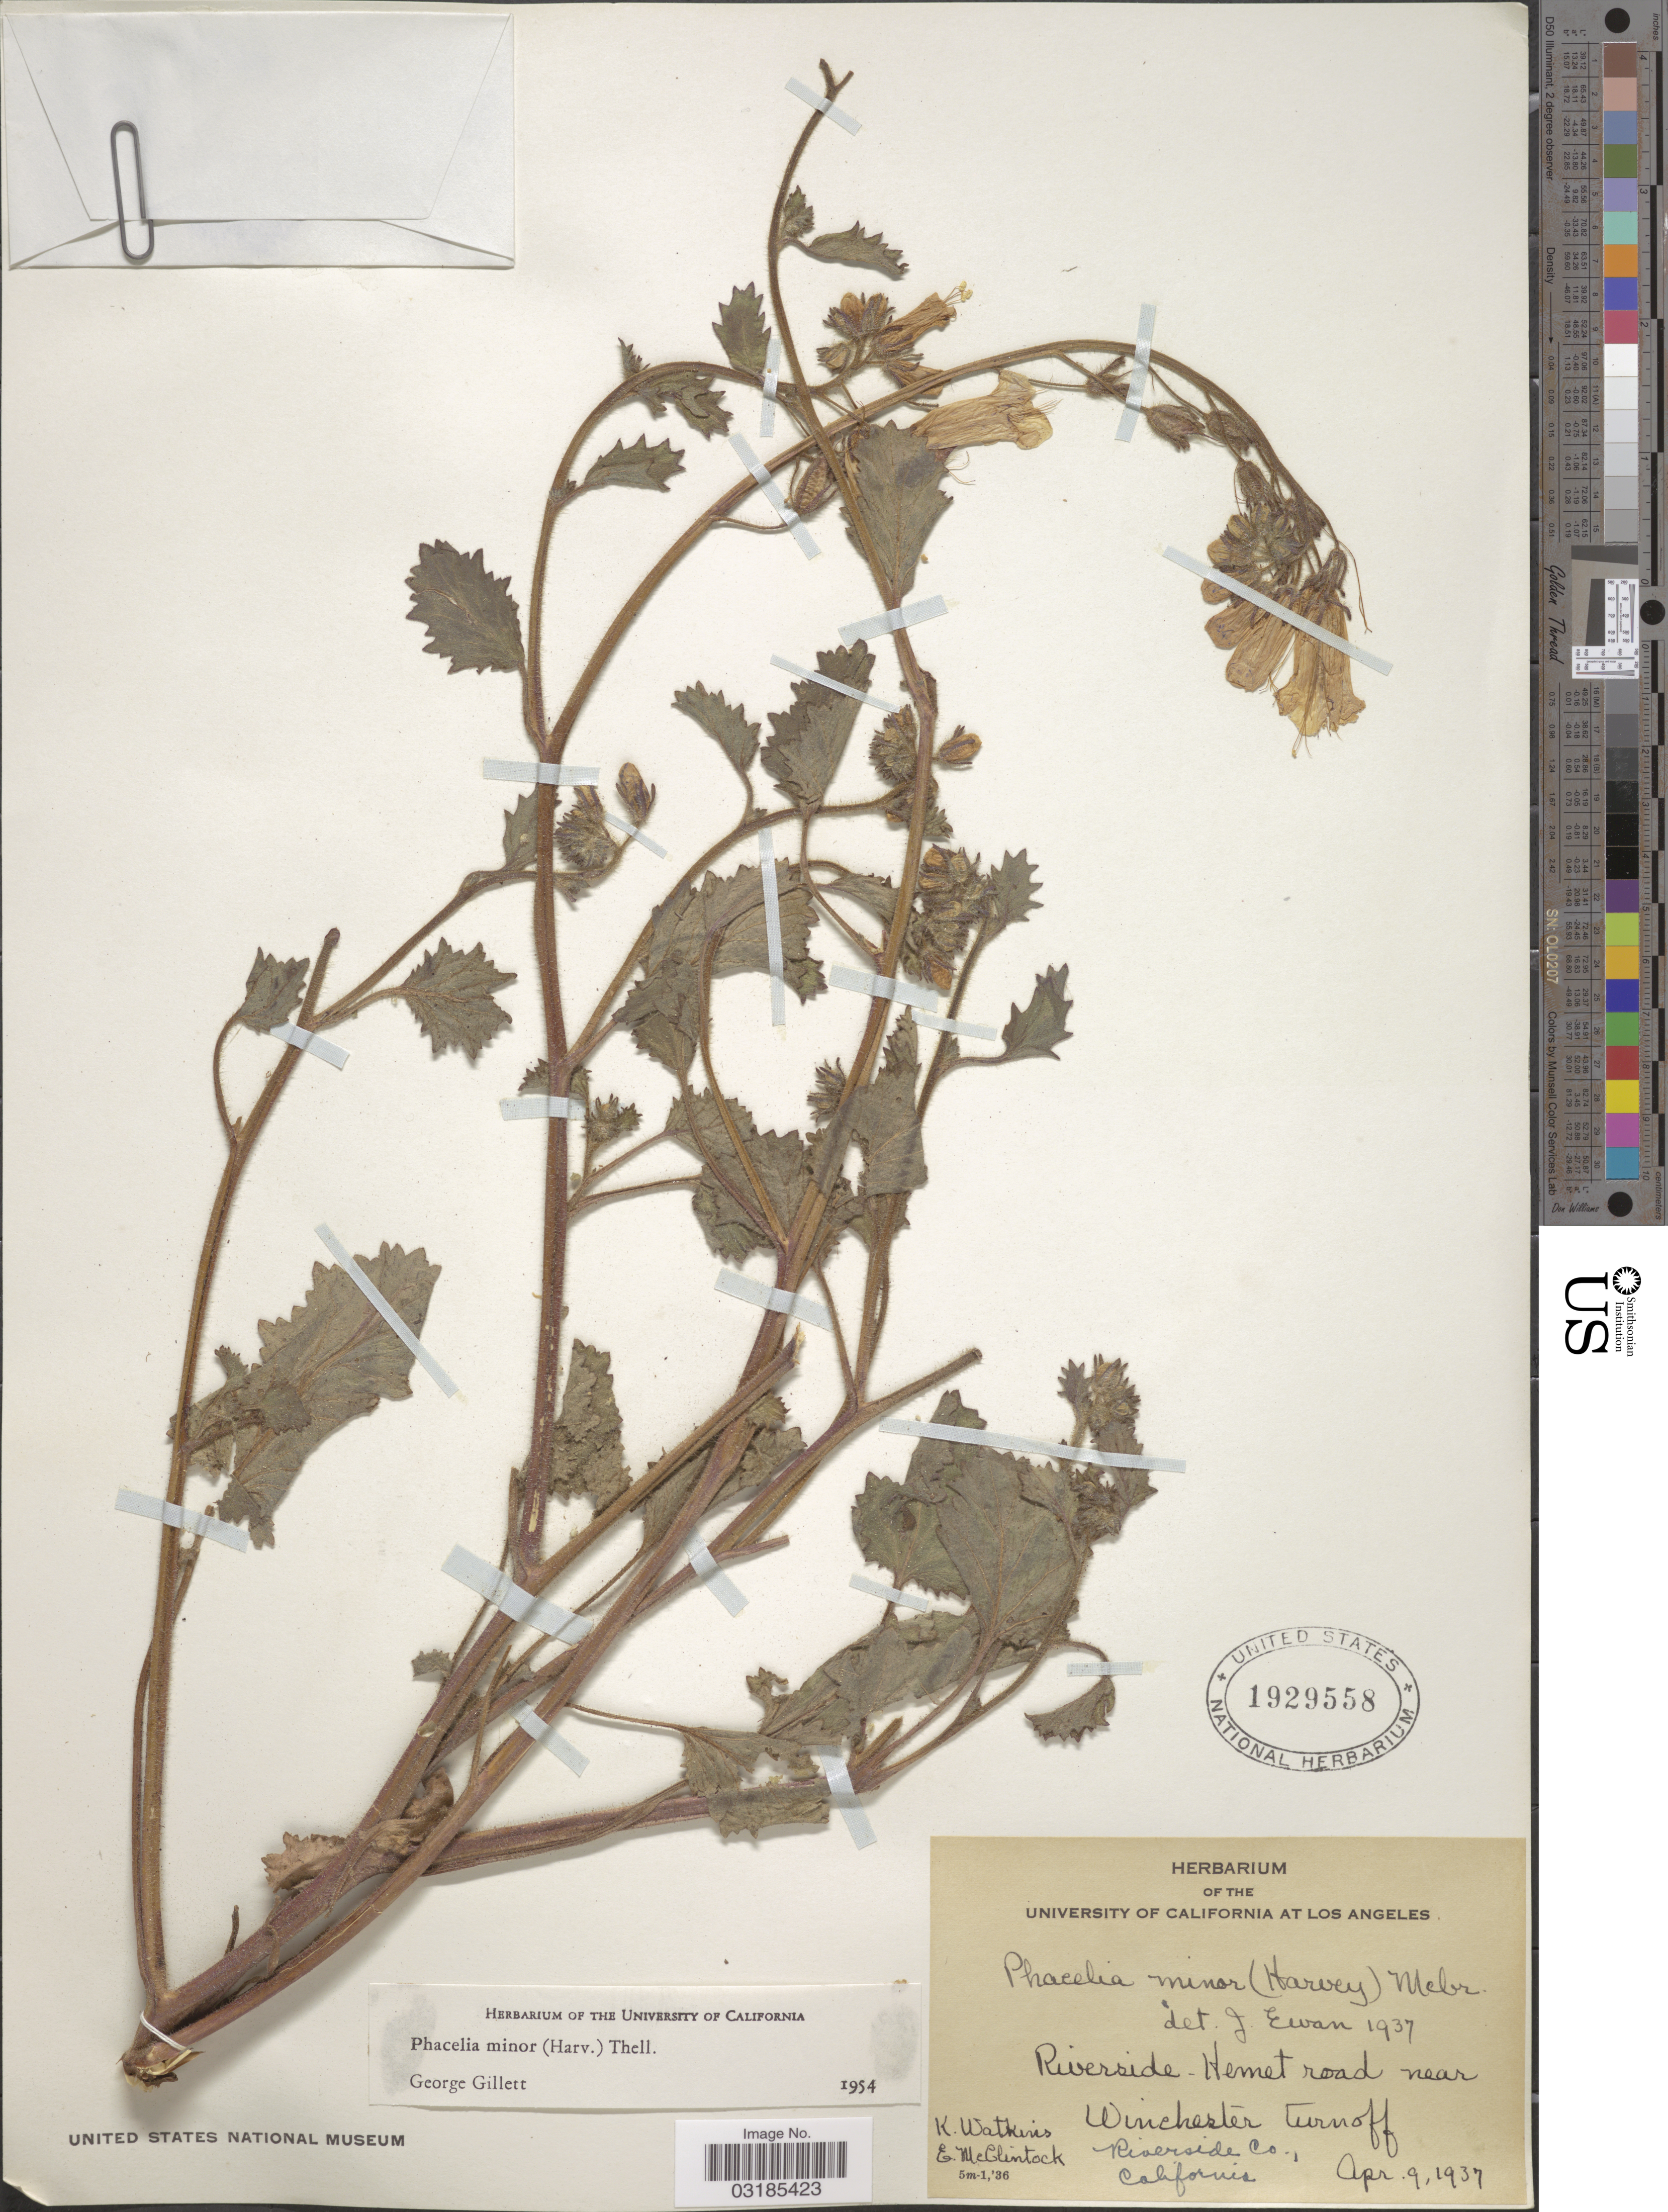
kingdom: Plantae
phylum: Tracheophyta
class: Magnoliopsida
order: Boraginales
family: Hydrophyllaceae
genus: Phacelia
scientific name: Phacelia minor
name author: (Harv.) Thell.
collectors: K. Watkins & E. McClintock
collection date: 1937-04-09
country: United States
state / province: California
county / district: Riverside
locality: Riverside-Hemet road near Winchester turnoff. Riverside Co.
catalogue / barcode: US 1929558